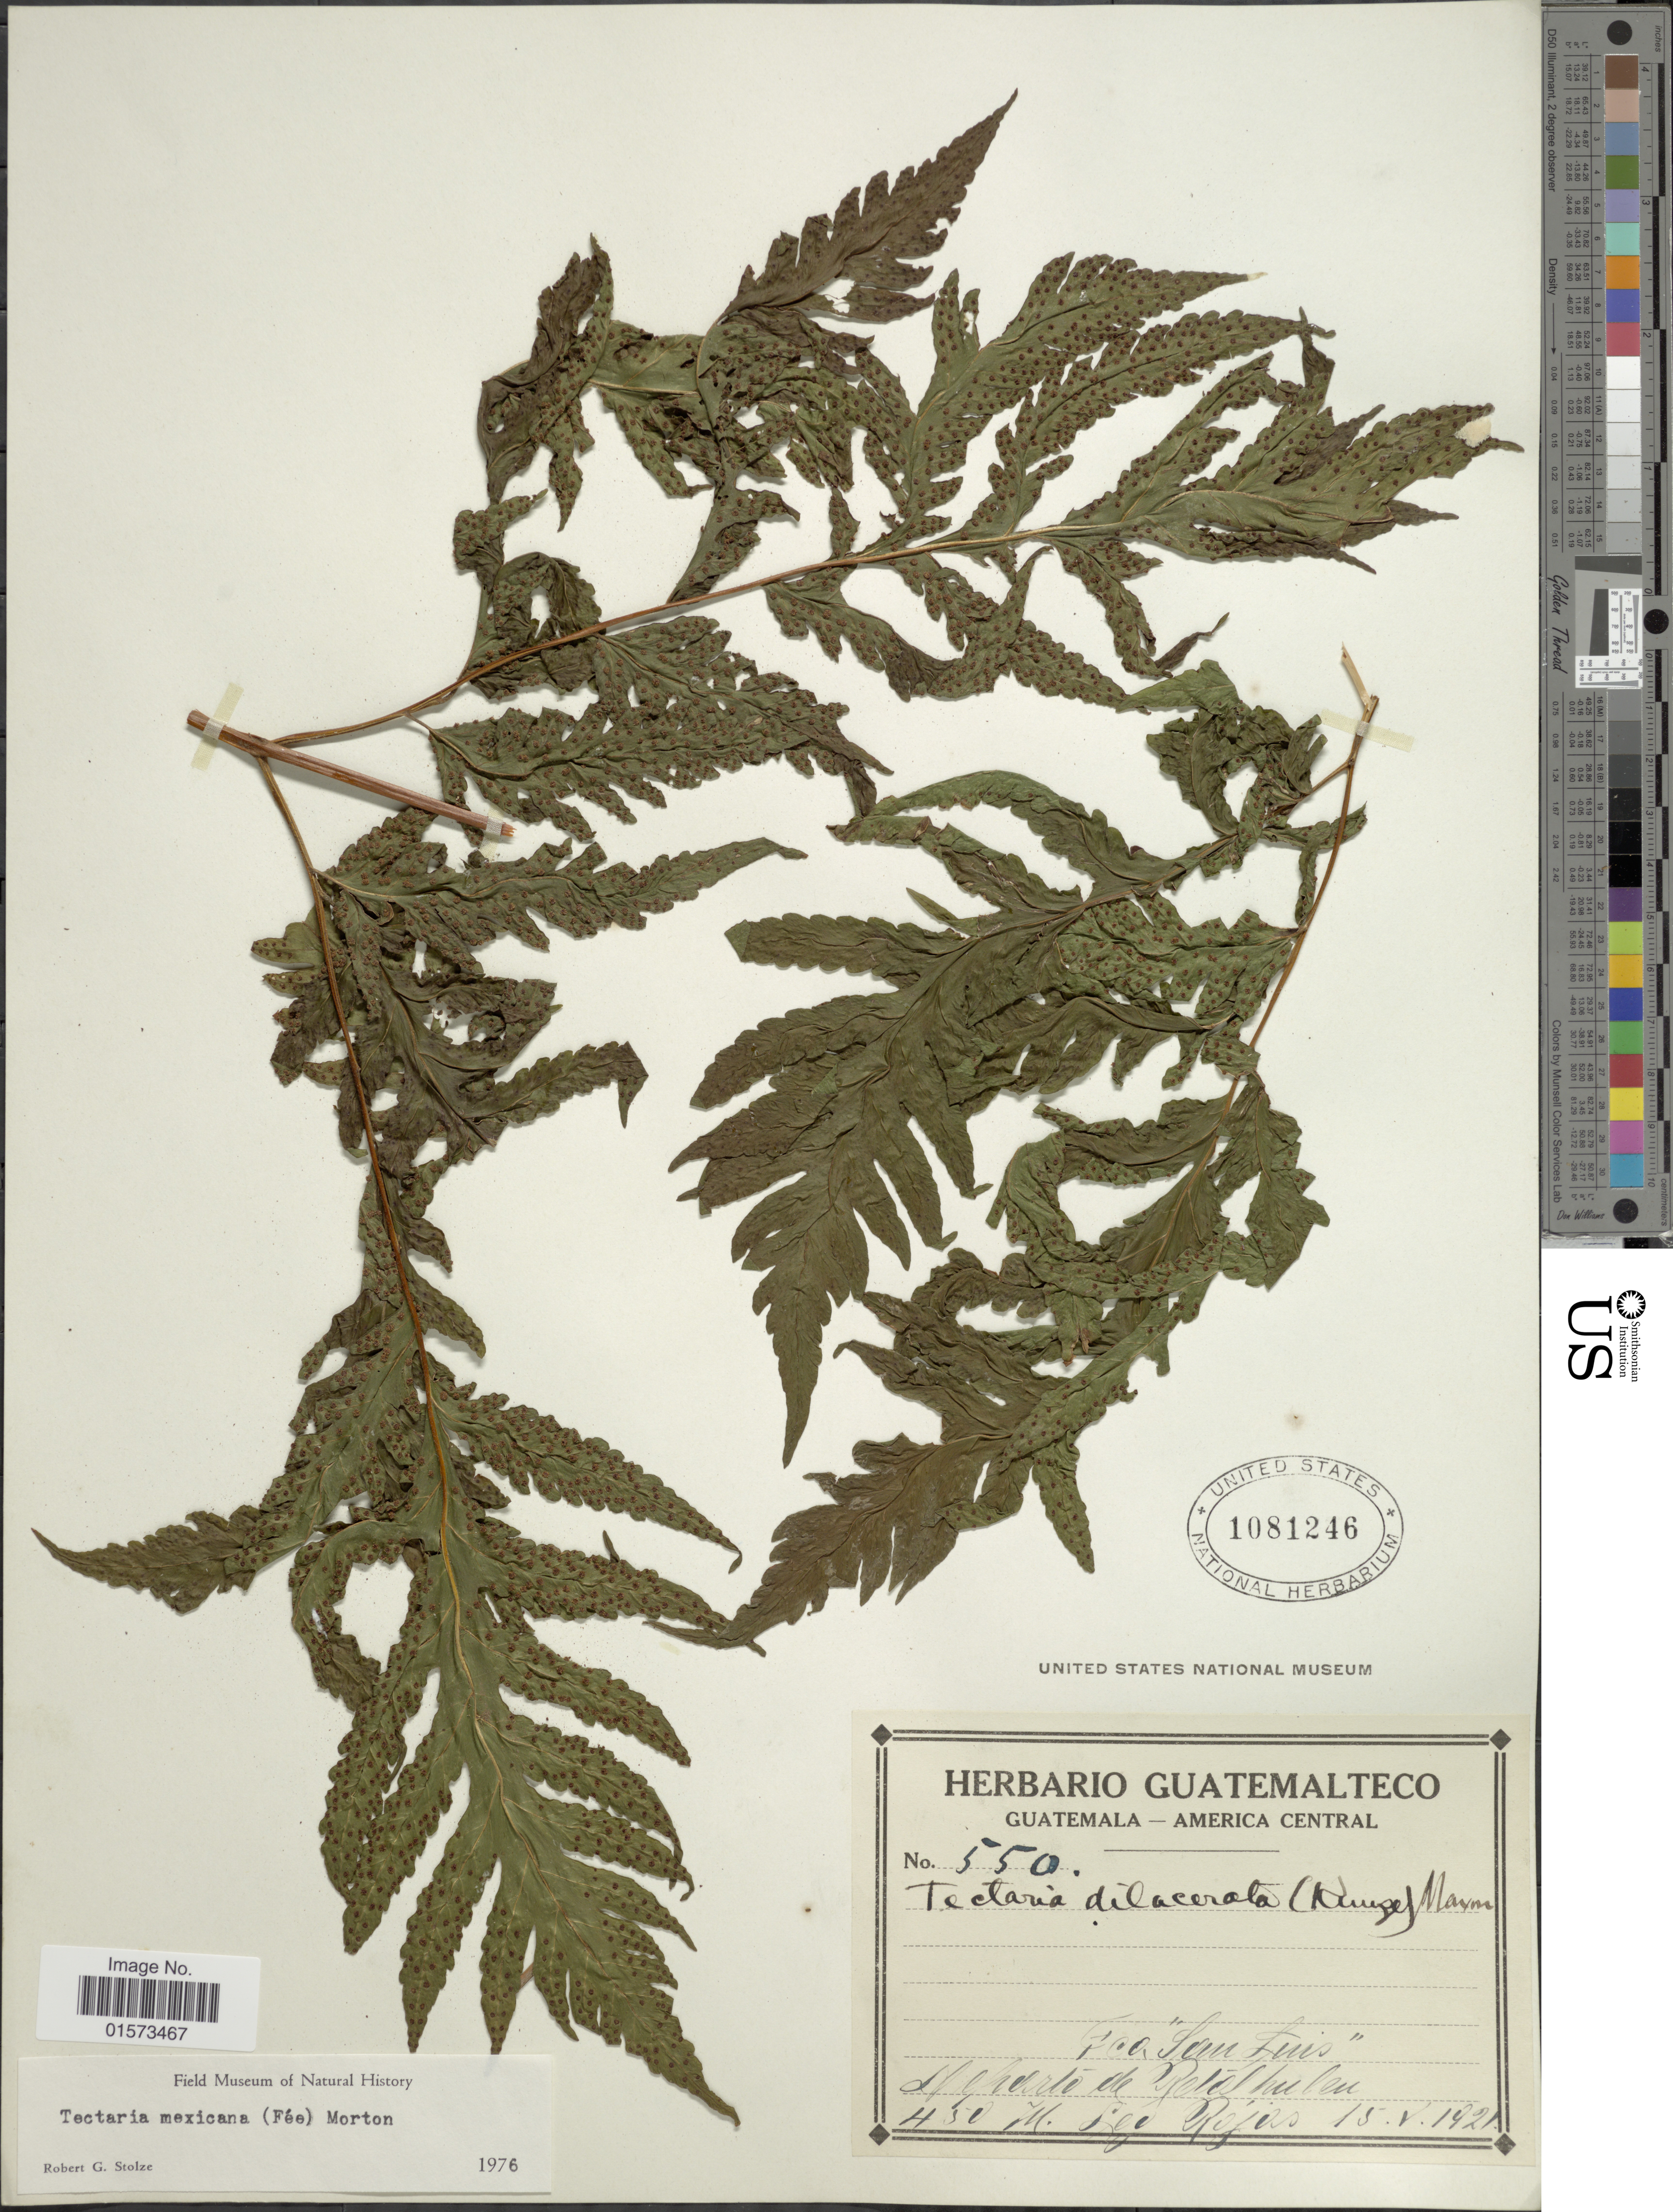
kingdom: Plantae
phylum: Tracheophyta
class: Polypodiopsida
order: Polypodiales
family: Tectariaceae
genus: Tectaria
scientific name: Tectaria mexicana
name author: (Fée) C.V. Morton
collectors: Rojas, --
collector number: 450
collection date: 1921-05-15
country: Guatemala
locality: Fco. "San Luis". Retalhulen.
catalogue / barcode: US 1081246